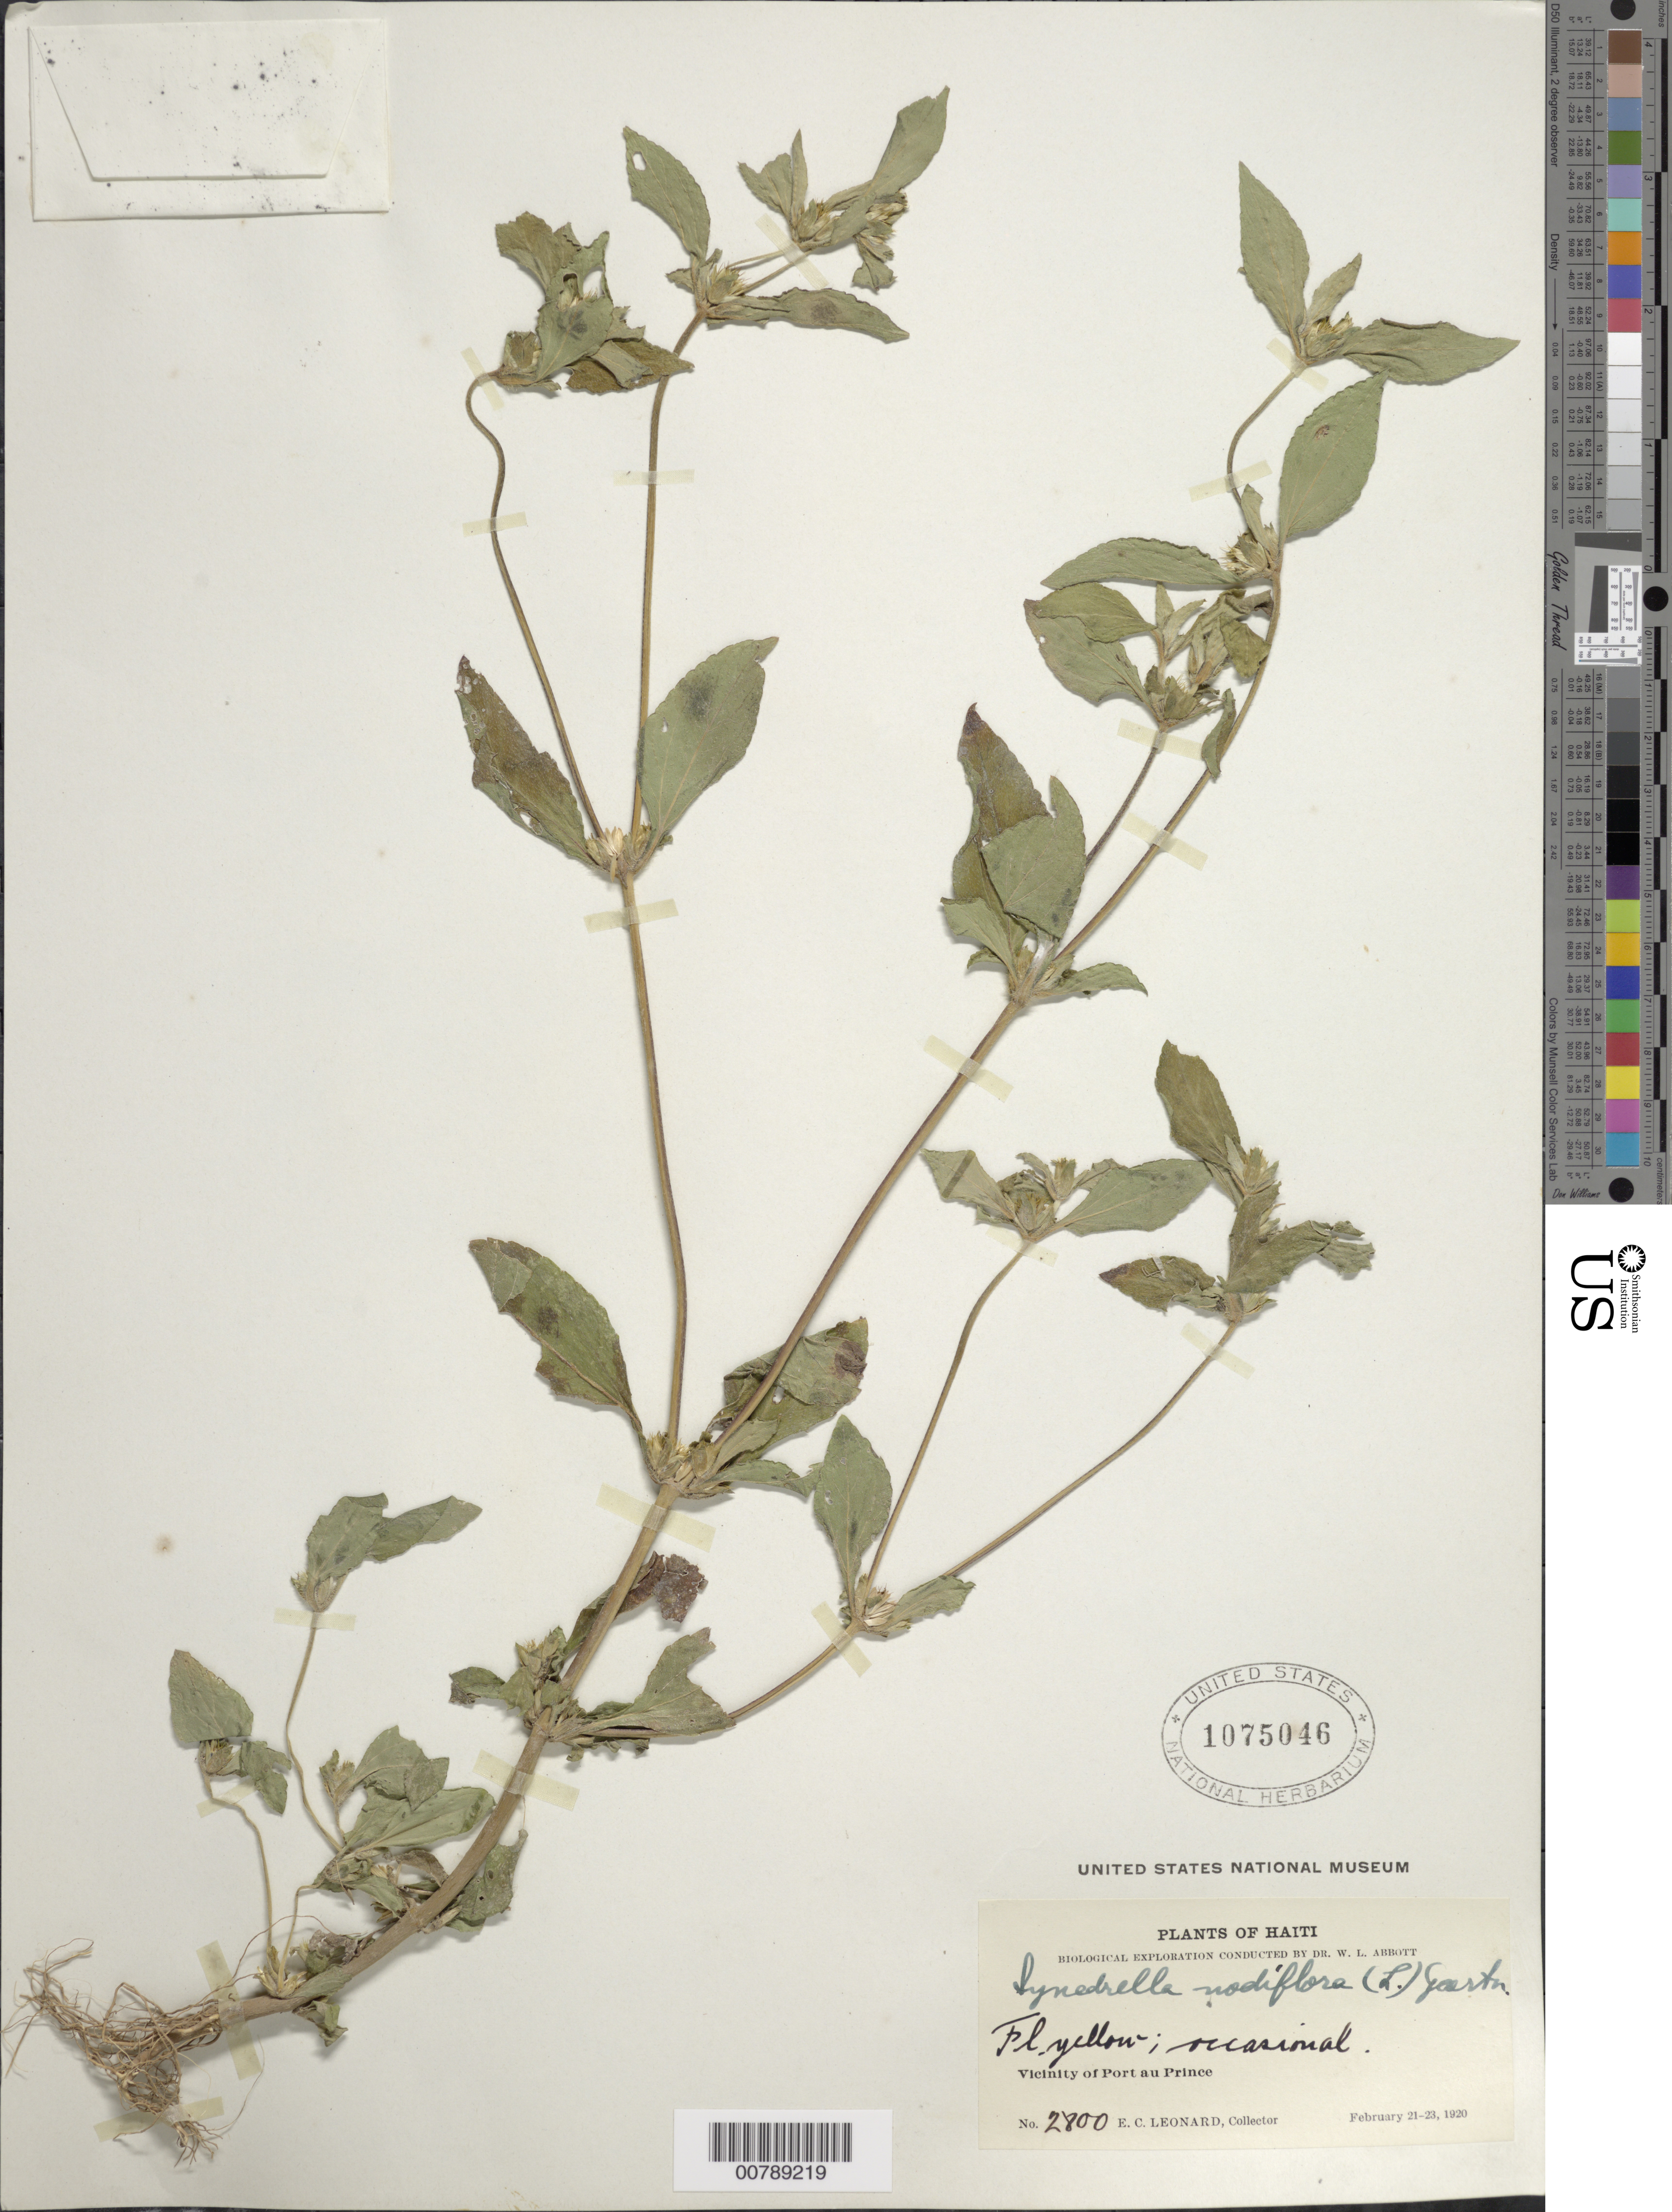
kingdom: Plantae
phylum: Tracheophyta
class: Magnoliopsida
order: Asterales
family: Asteraceae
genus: Synedrella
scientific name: Synedrella nodiflora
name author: (L.) Gaertn.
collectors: E. C. Leonard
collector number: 2800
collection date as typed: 21 Feb 1920 to 23 Feb 1920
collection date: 1920-02-21/1920-02-23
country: Haiti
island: Hispaniola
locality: Vicinity of Port au Prince.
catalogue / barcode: US 1075046